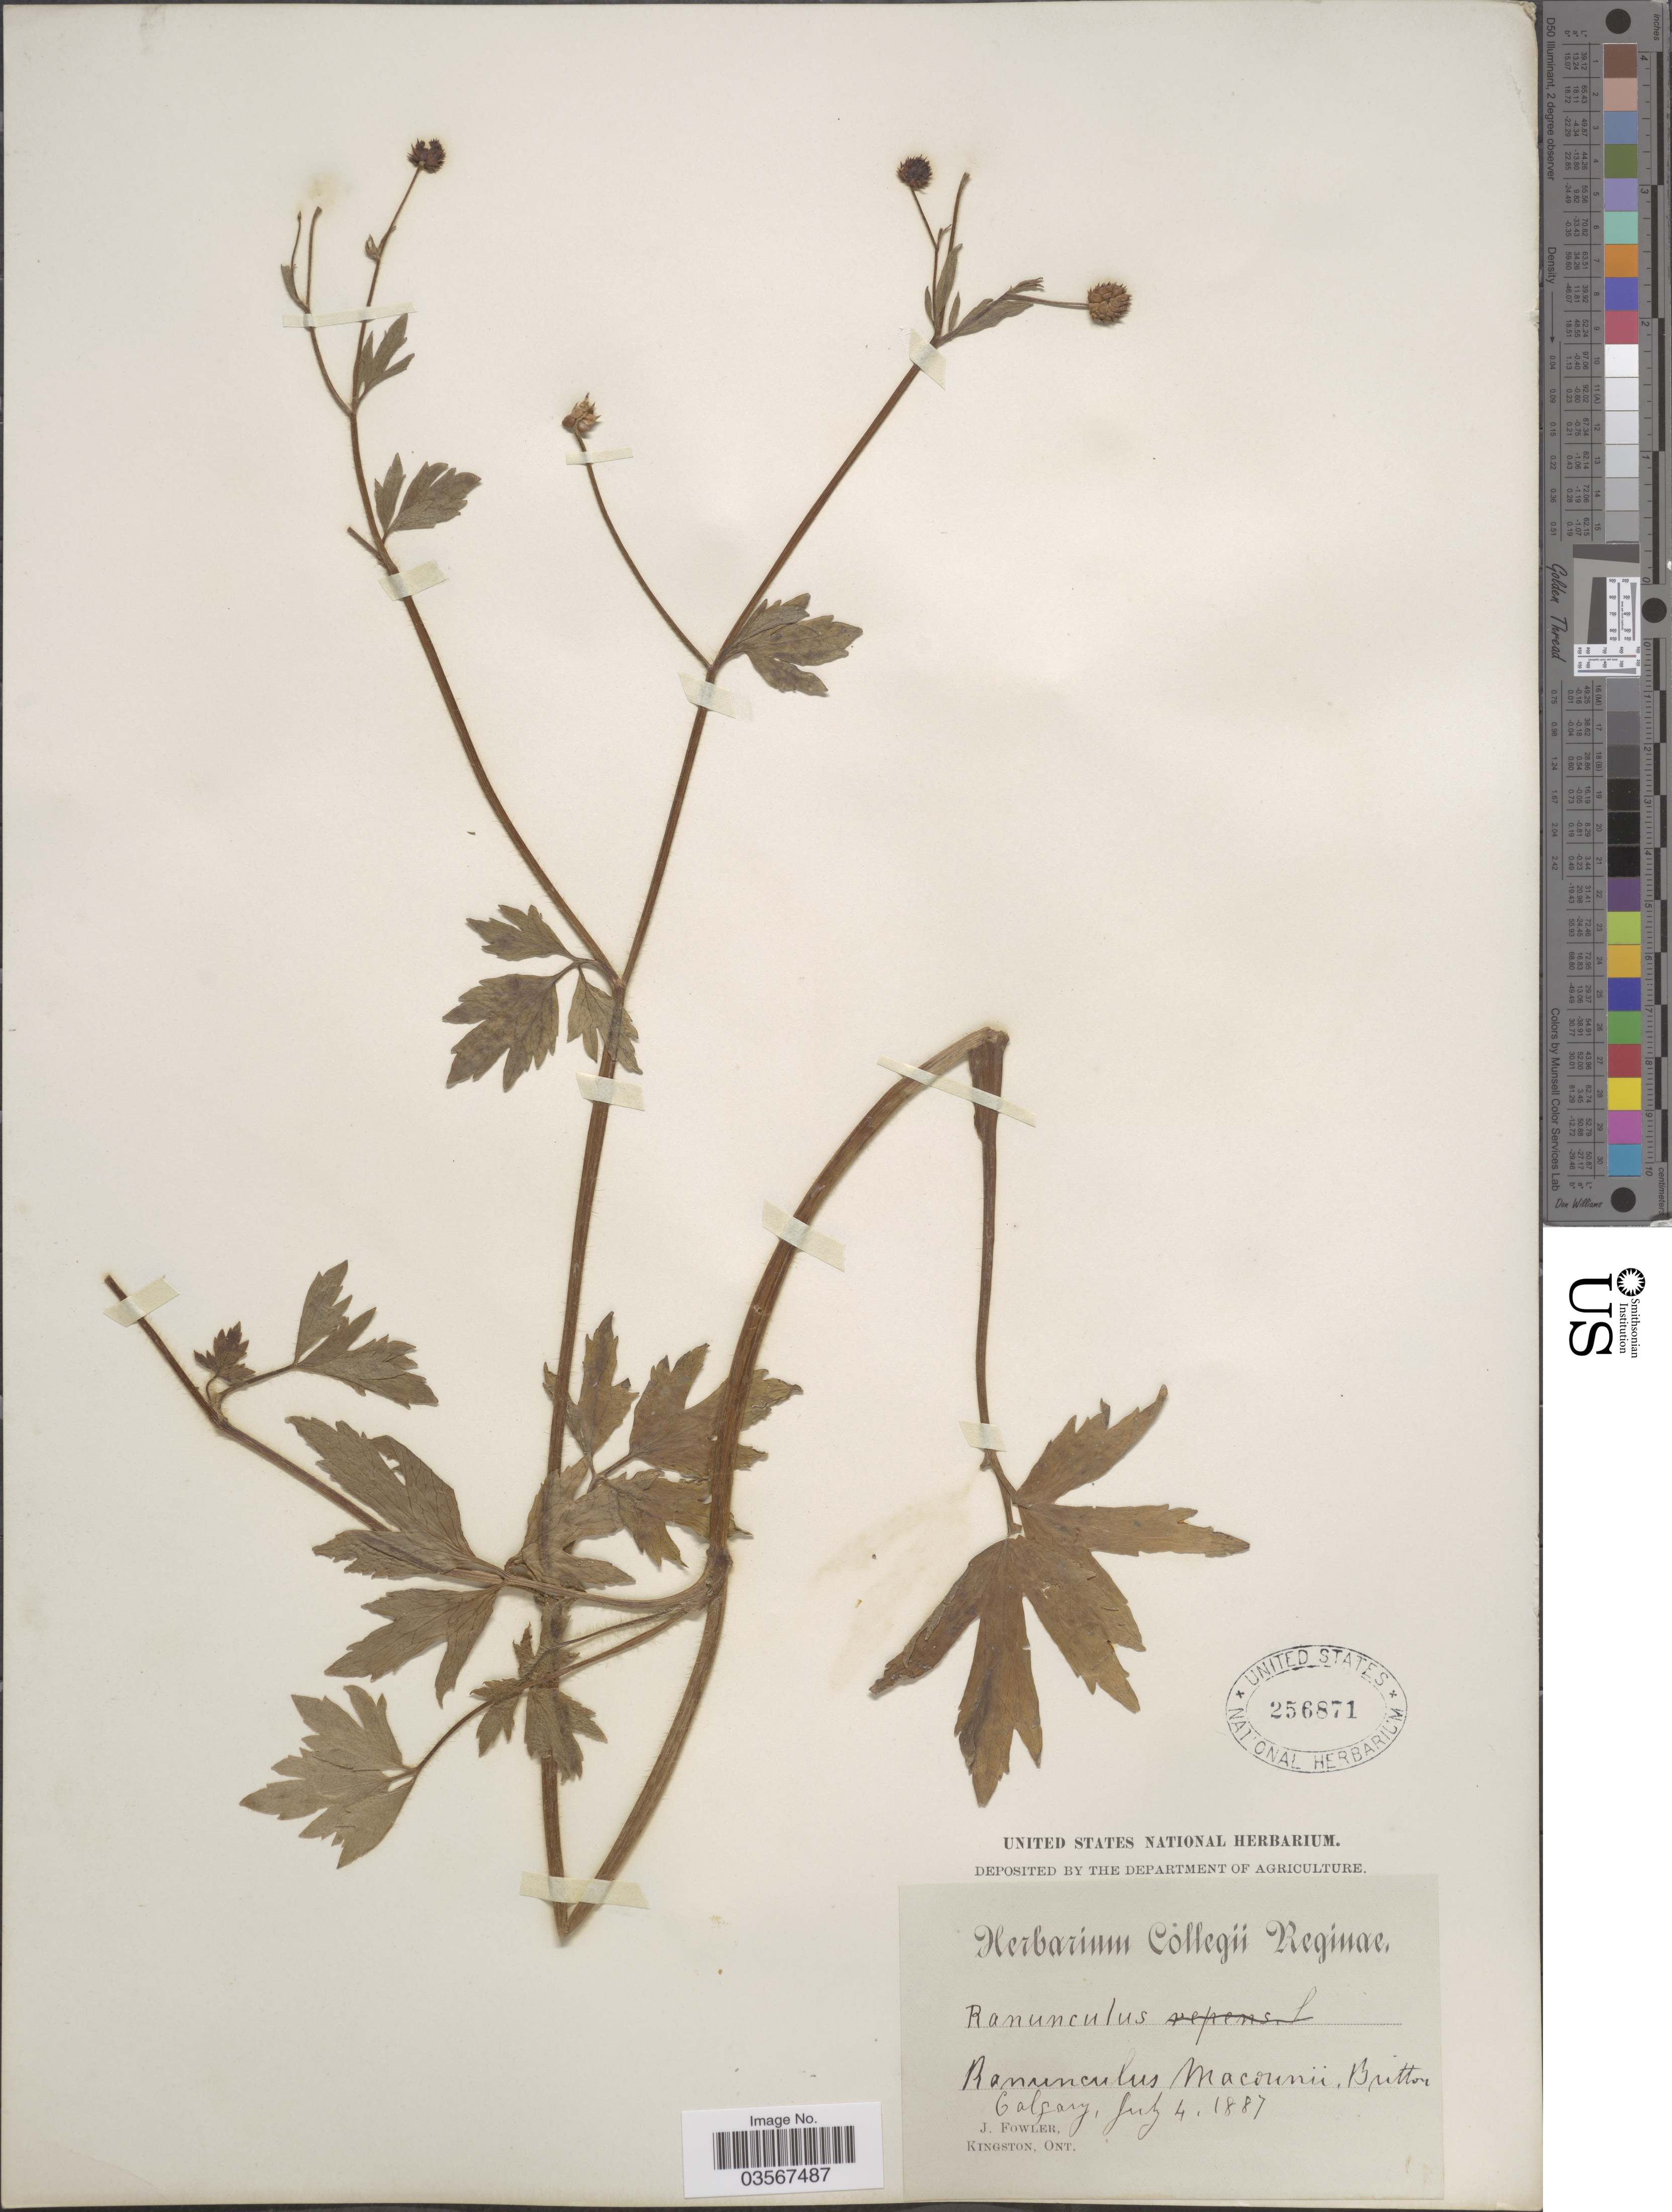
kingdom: Plantae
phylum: Tracheophyta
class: Magnoliopsida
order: Ranunculales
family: Ranunculaceae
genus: Ranunculus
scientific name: Ranunculus macounii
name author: Britton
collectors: J. Fowler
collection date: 1887-07-04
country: Canada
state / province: Ontario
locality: Colfary.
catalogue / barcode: US 256871